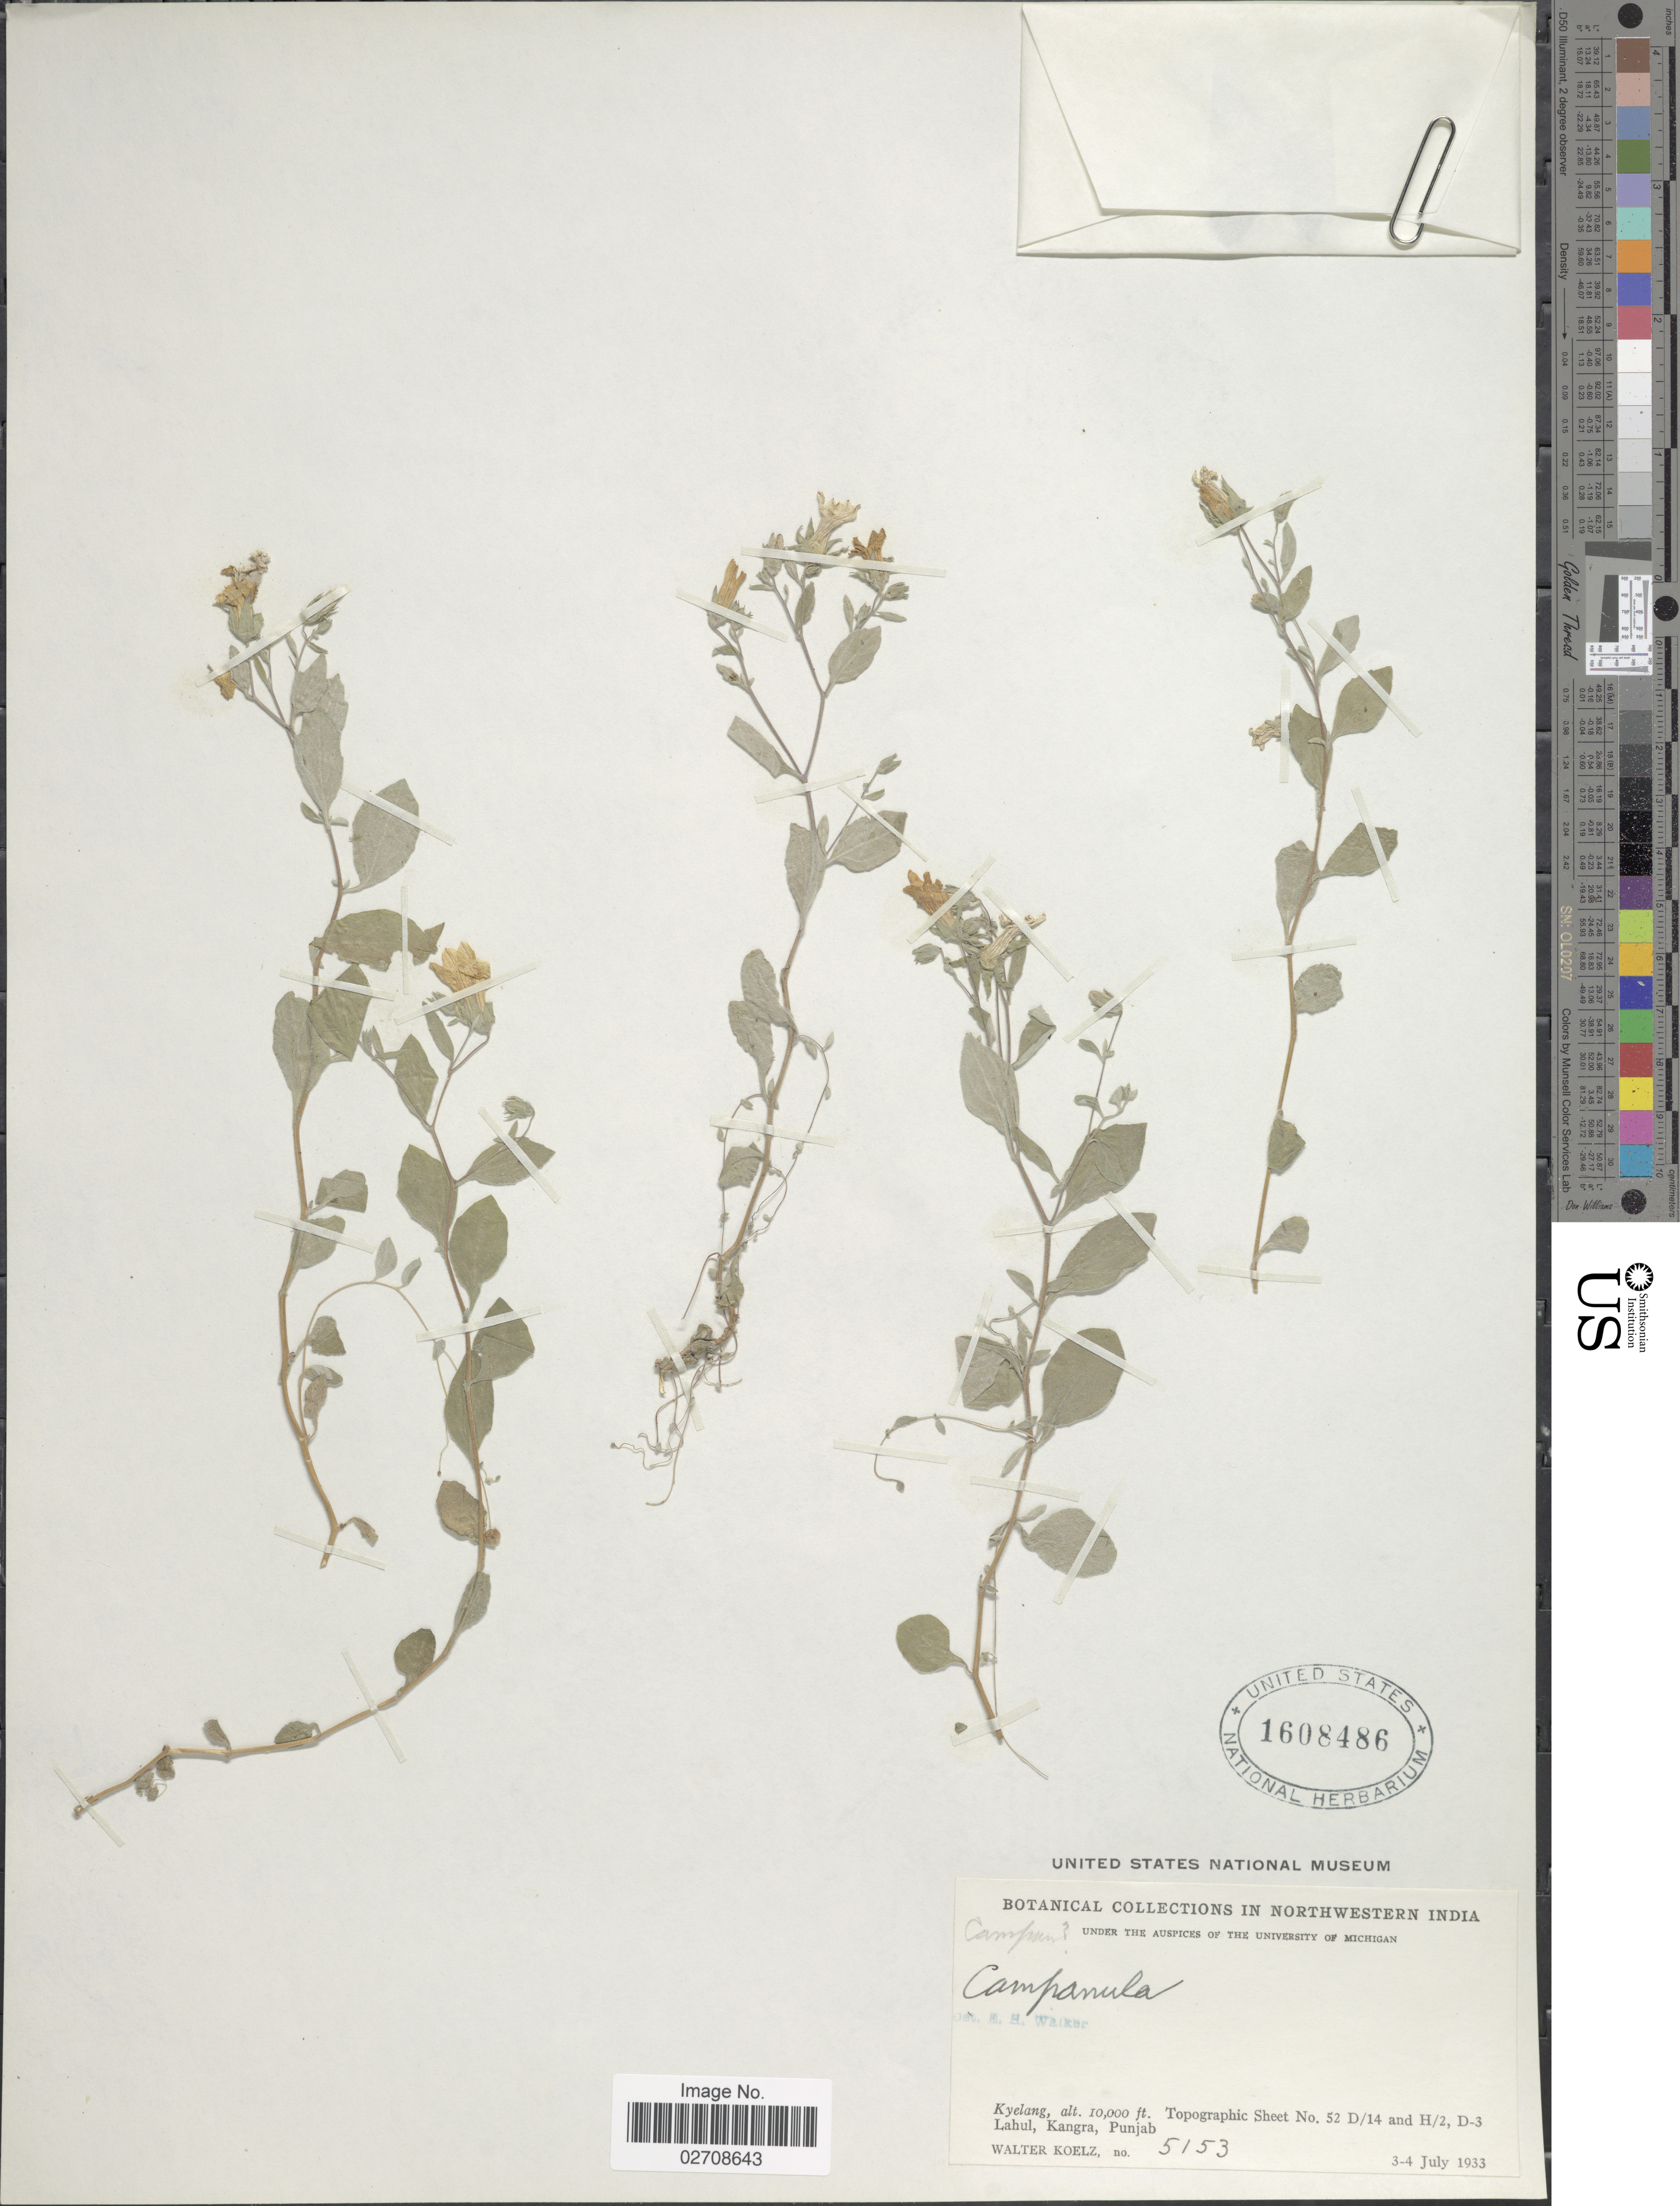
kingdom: Plantae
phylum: Tracheophyta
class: Magnoliopsida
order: Asterales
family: Campanulaceae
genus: Campanula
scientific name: Campanula sp.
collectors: W. N. Koelz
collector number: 5153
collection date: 1933-07-03/1933-07-04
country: India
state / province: Punjab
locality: Kyelang, Topographic Sheet No. 52 D/14 and H/2, D-3, Lahul, Kangra, Punjab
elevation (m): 3048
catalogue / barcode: US 1608486